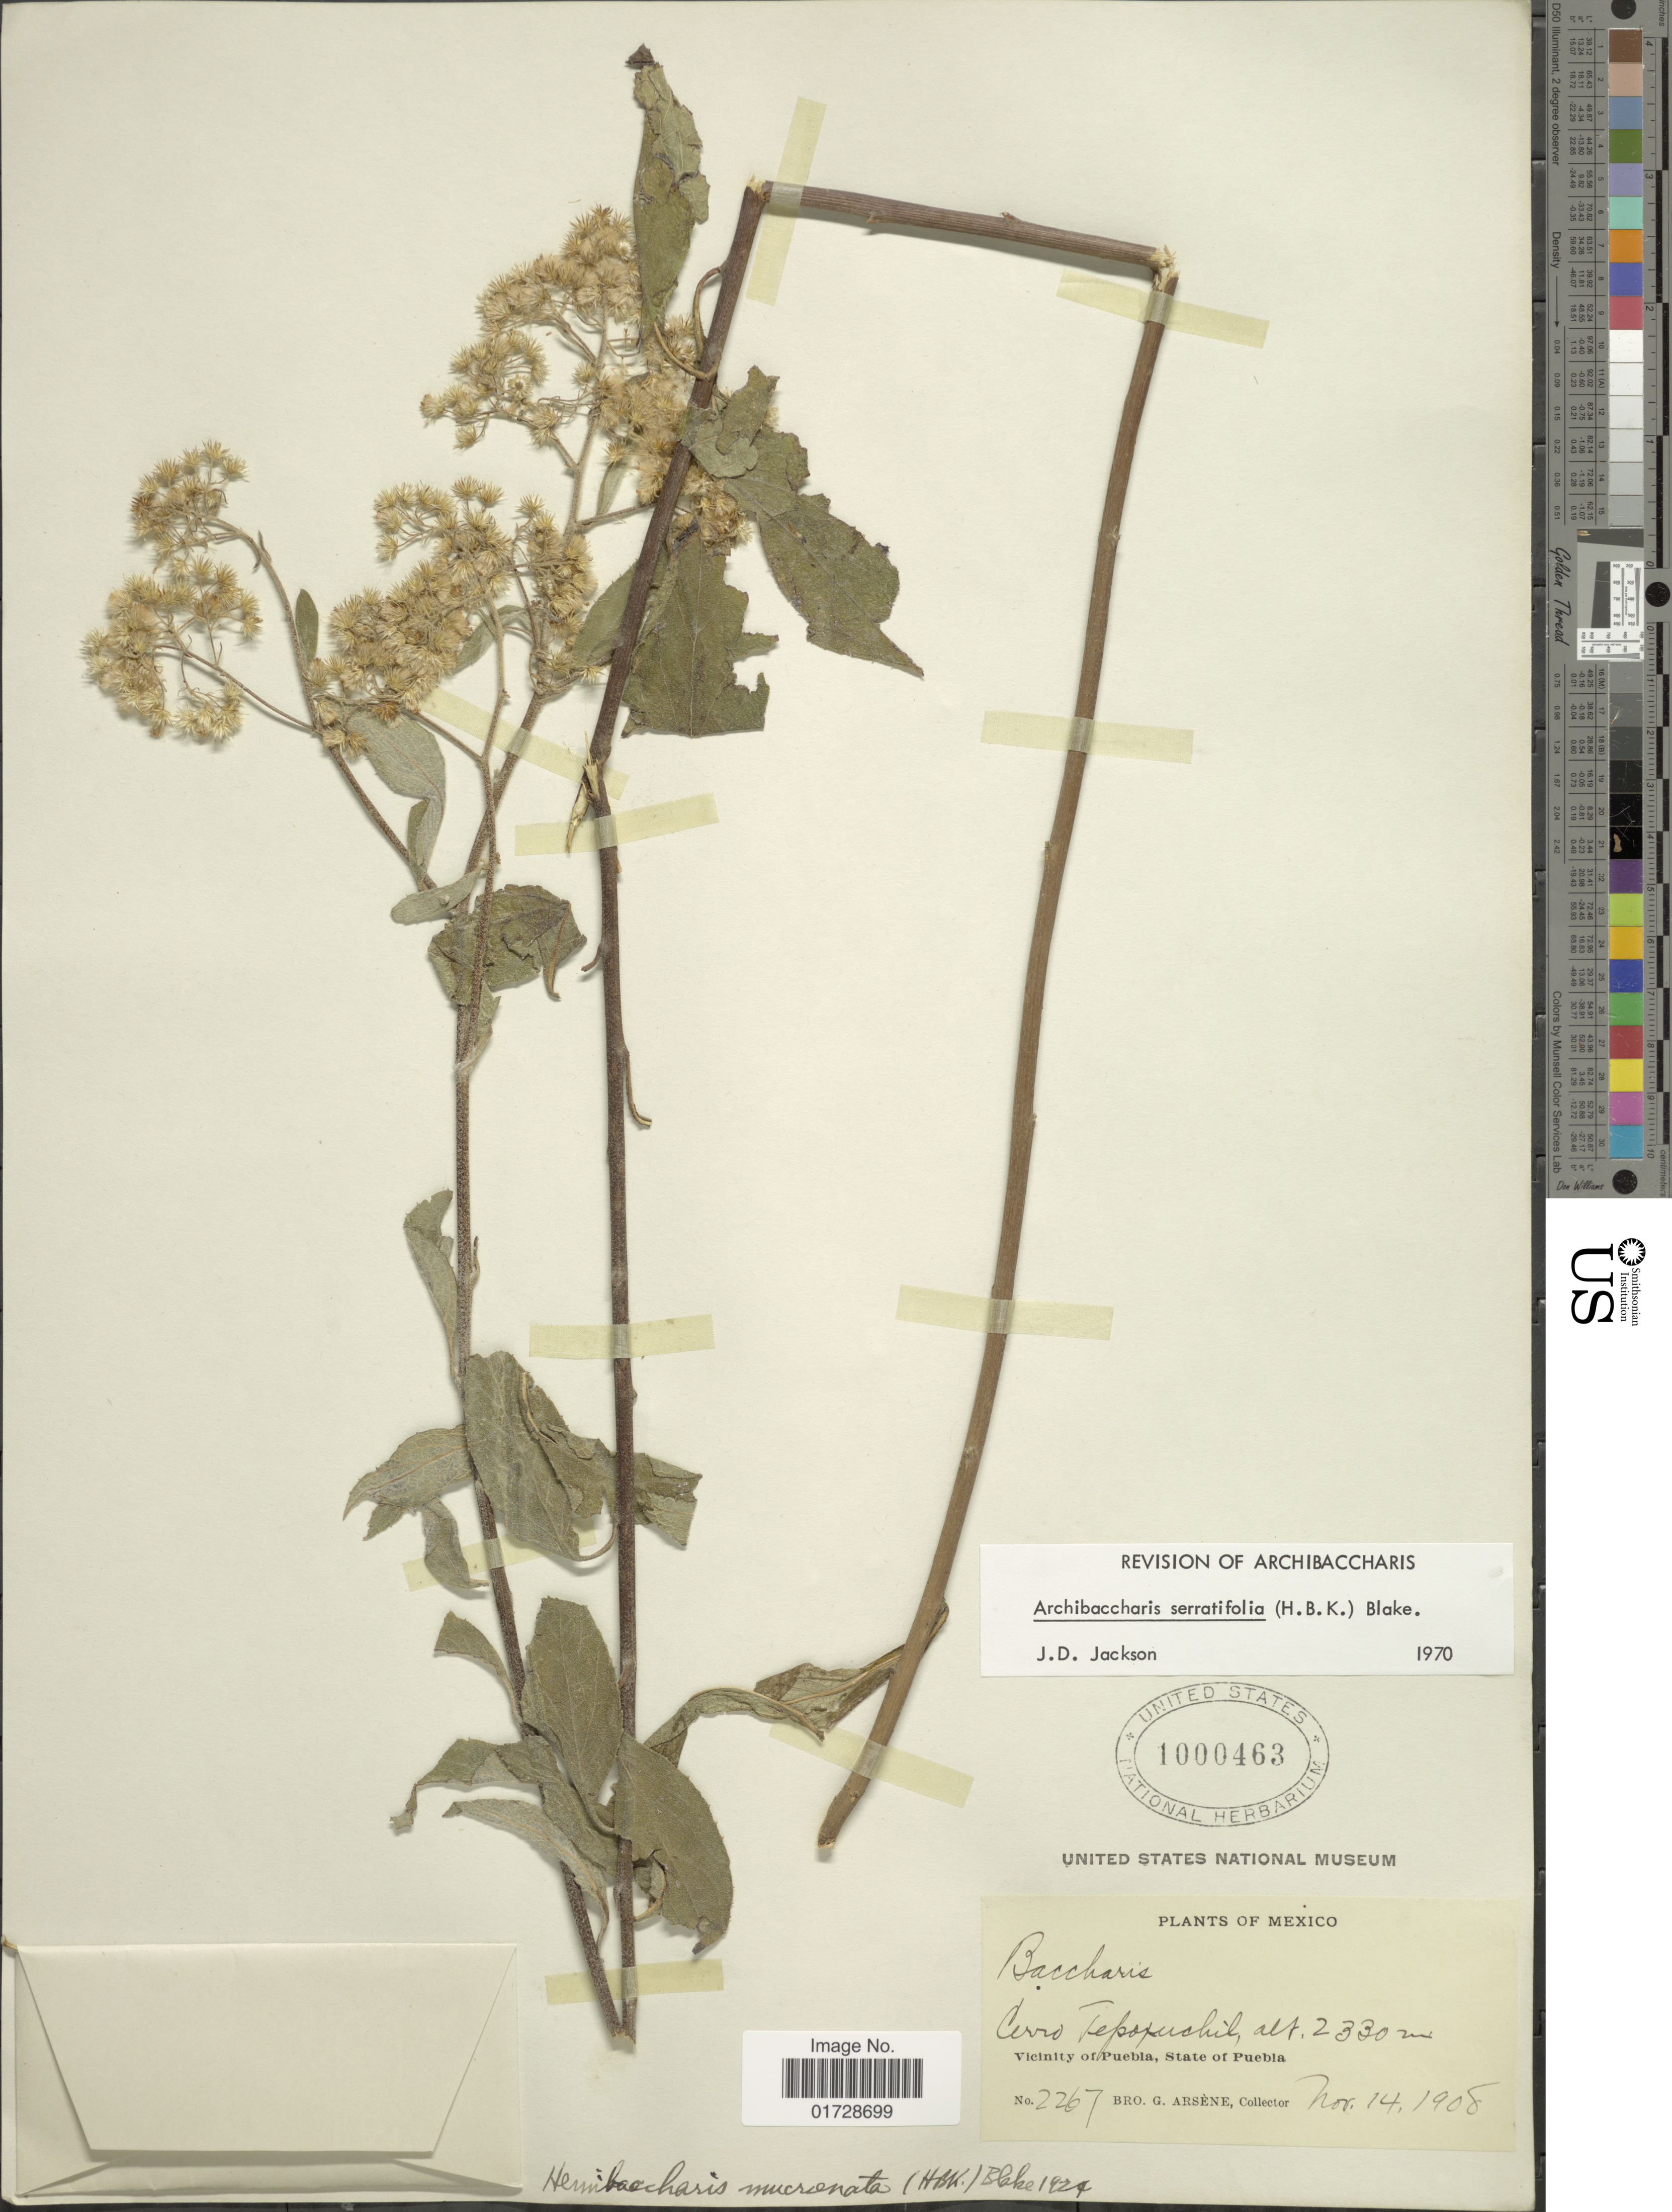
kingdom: Plantae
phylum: Tracheophyta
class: Magnoliopsida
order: Asterales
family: Asteraceae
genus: Archibaccharis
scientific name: Archibaccharis serratifolia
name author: (Kunth) S.F. Blake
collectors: Bro. G. Arsène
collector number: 2267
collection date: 1908-11-14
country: Mexico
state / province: Puebla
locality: Cerro Tepoxuchil, Vicinity of Puebla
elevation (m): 2330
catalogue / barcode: US 1000463